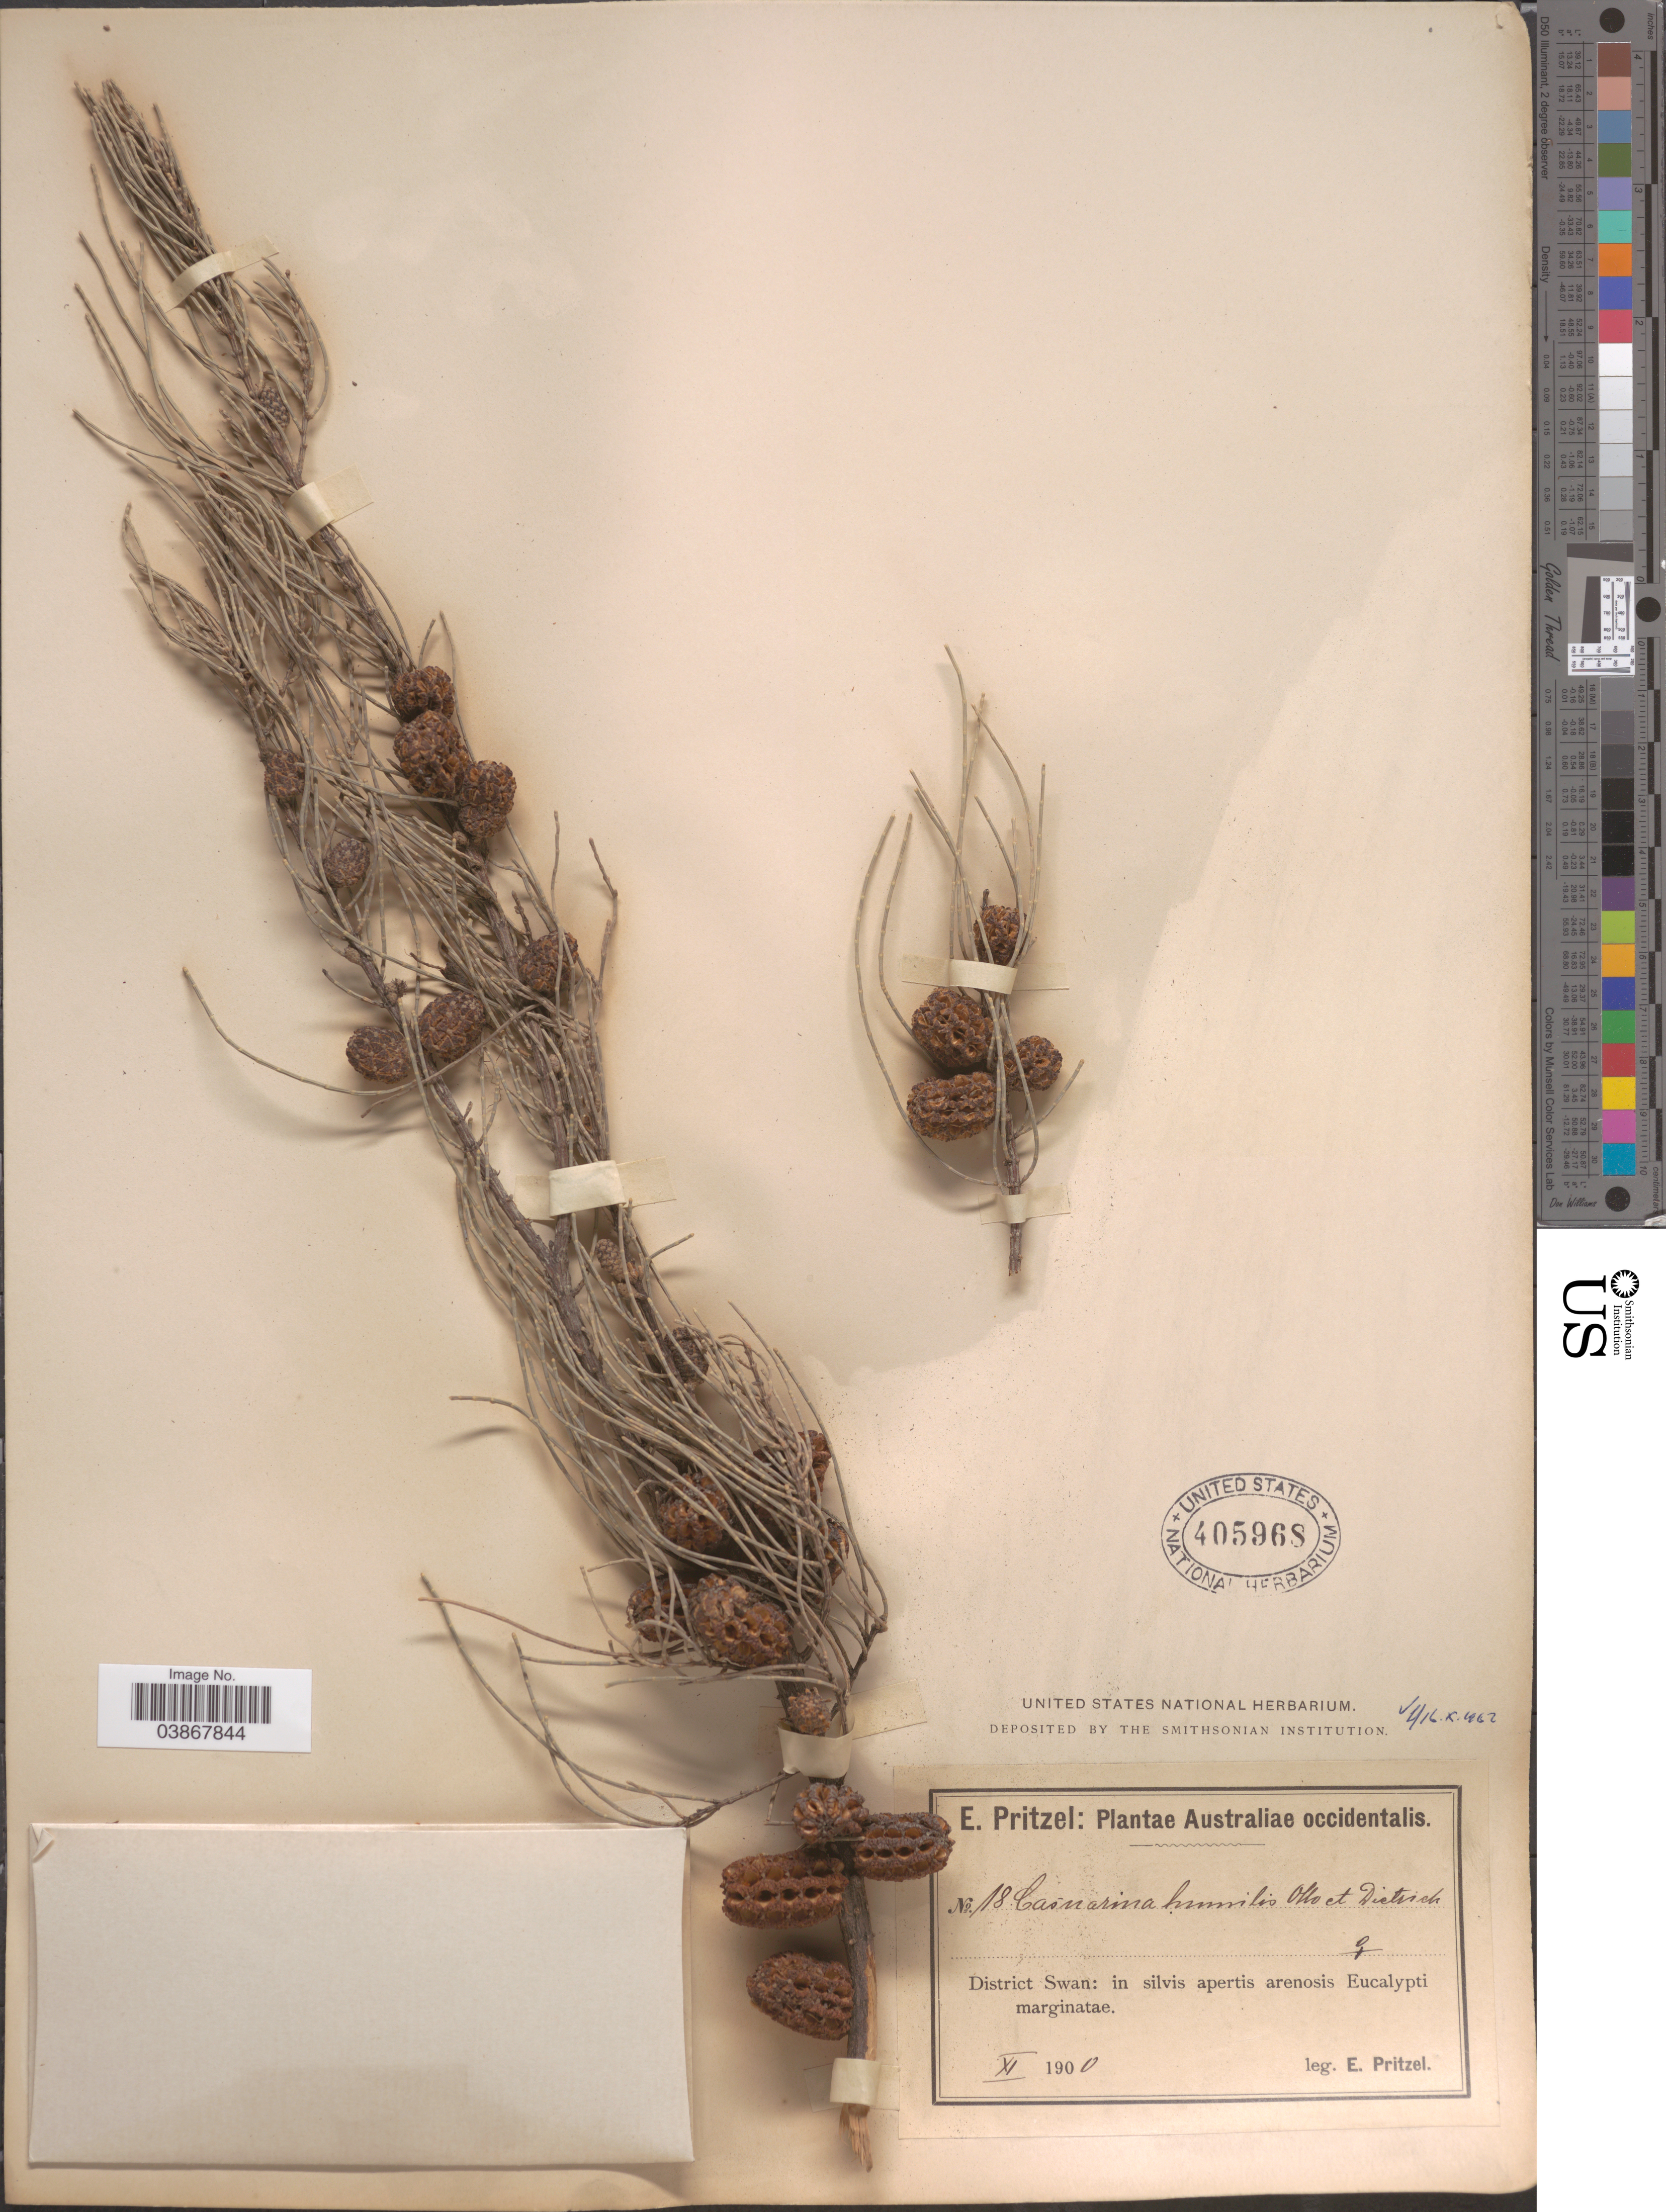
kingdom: Plantae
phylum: Tracheophyta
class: Magnoliopsida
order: Fagales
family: Casuarinaceae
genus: Casuarina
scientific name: Casuarina humilis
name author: Otto & A. Dietr.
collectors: E. G. Pritzel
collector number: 18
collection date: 1900-11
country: Australia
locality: Australiae occidentalis. District Swan.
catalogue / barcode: US 405968